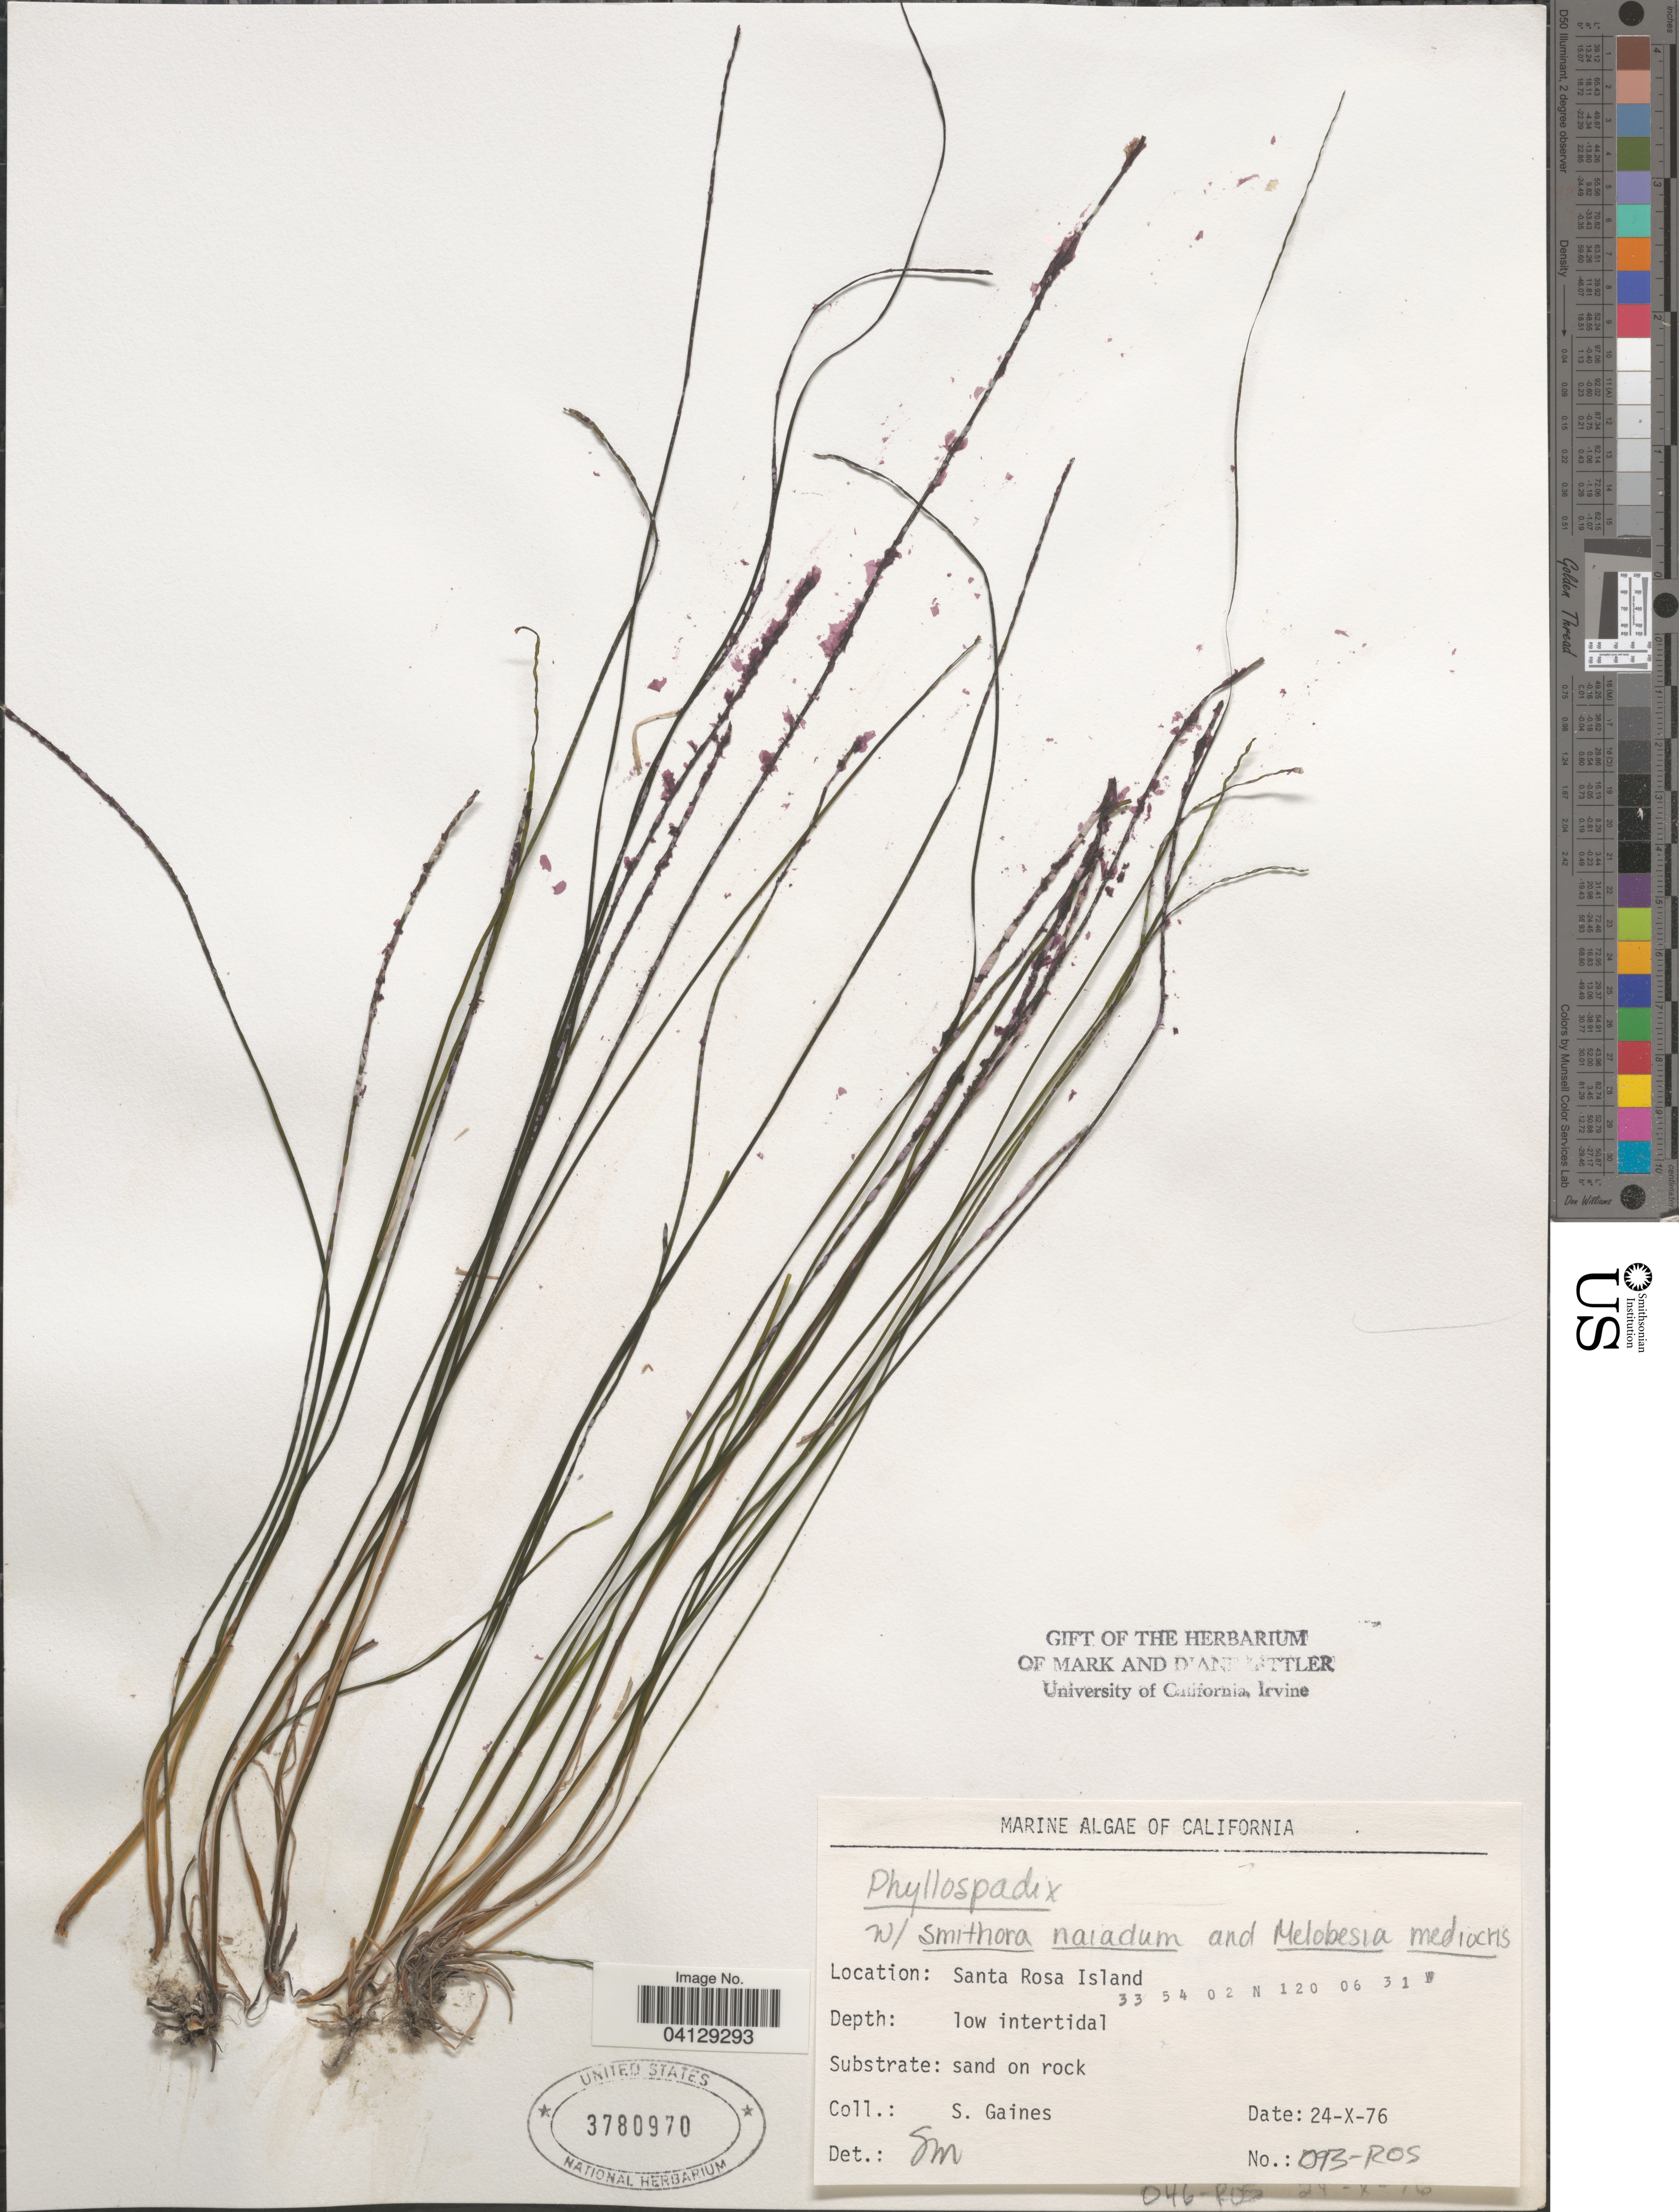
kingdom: Plantae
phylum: Tracheophyta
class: Liliopsida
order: Alismatales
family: Zosteraceae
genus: Phyllospadix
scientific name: Phyllospadix sp.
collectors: S. Gaines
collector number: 093-ROS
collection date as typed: Transcribed d/m/y: 24/10/76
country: United States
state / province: California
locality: Santa Rosa Island.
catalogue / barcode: US 3780970